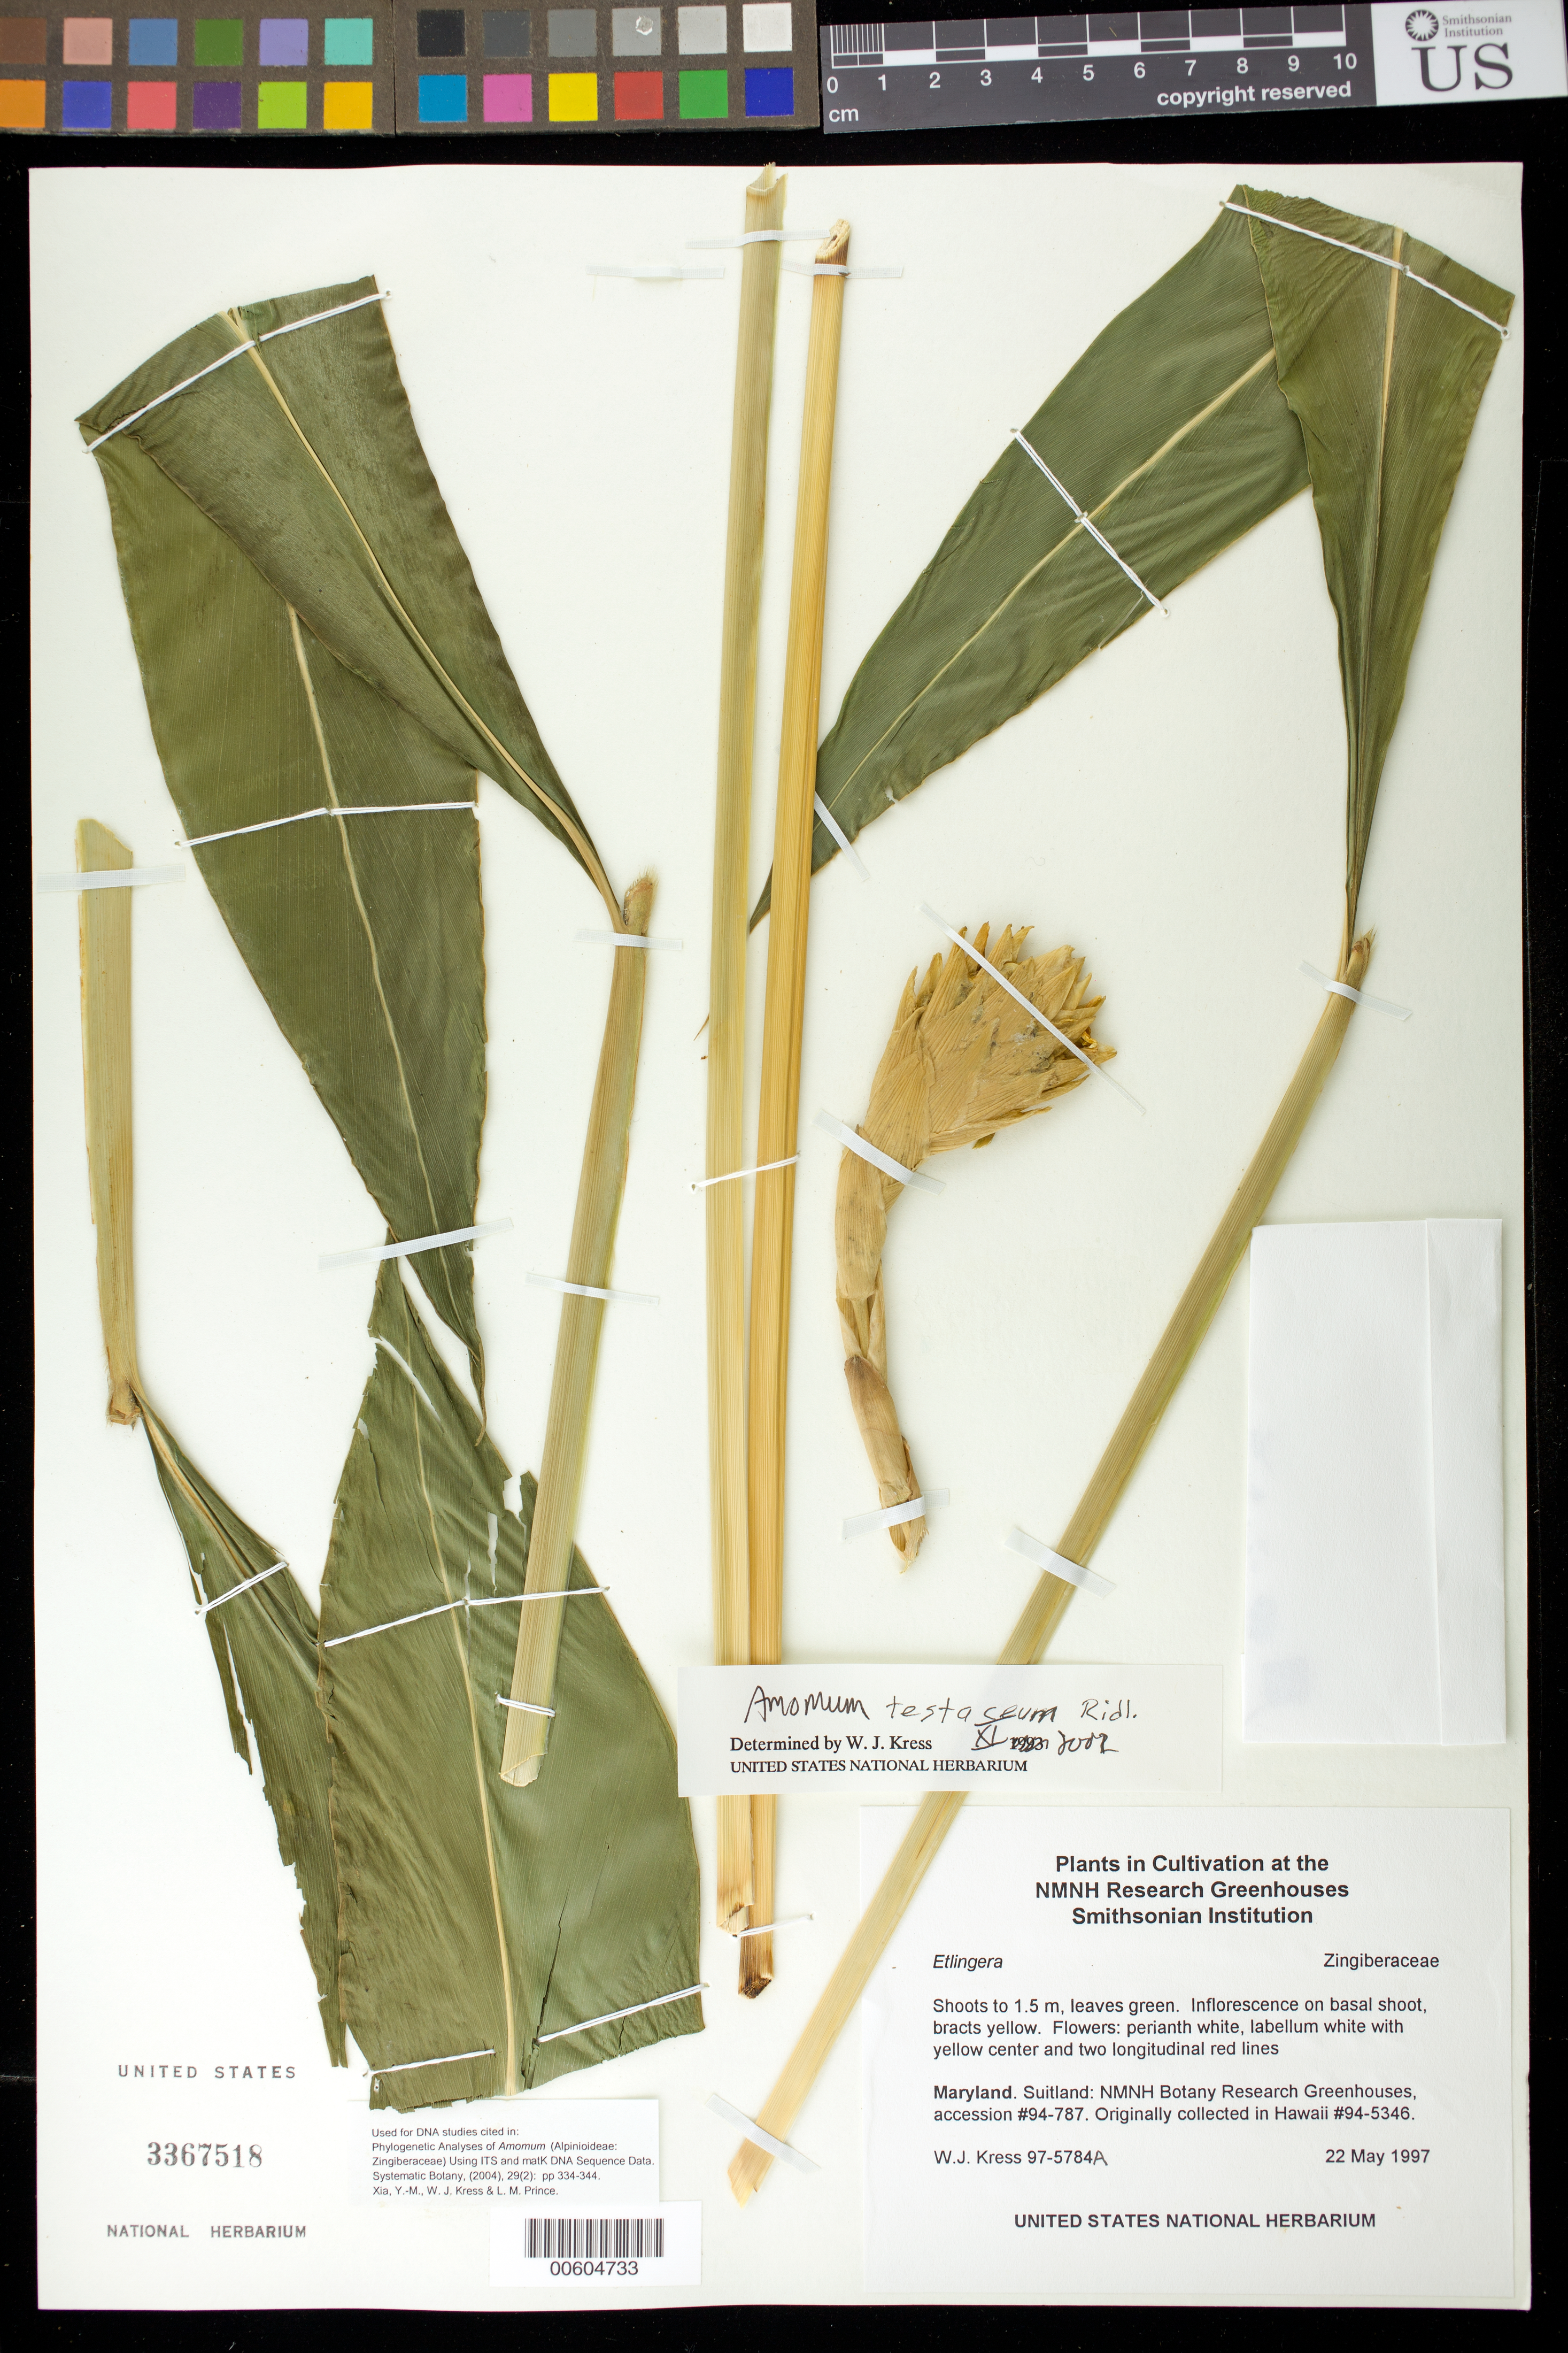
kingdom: Plantae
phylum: Tracheophyta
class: Liliopsida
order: Zingiberales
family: Zingiberaceae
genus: Amomum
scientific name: Amomum testaceum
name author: Ridl.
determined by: Kress, W. J., (US), Smithsonian Institution - National Museum of Natural History (UNITED STATES)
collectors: W. J. Kress & M. Bordelon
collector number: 97-5784A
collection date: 1997-05-22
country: United States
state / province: Maryland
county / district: Prince George's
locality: NMNH Botany Research Greenhouses. Suitland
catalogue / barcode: US 3367518